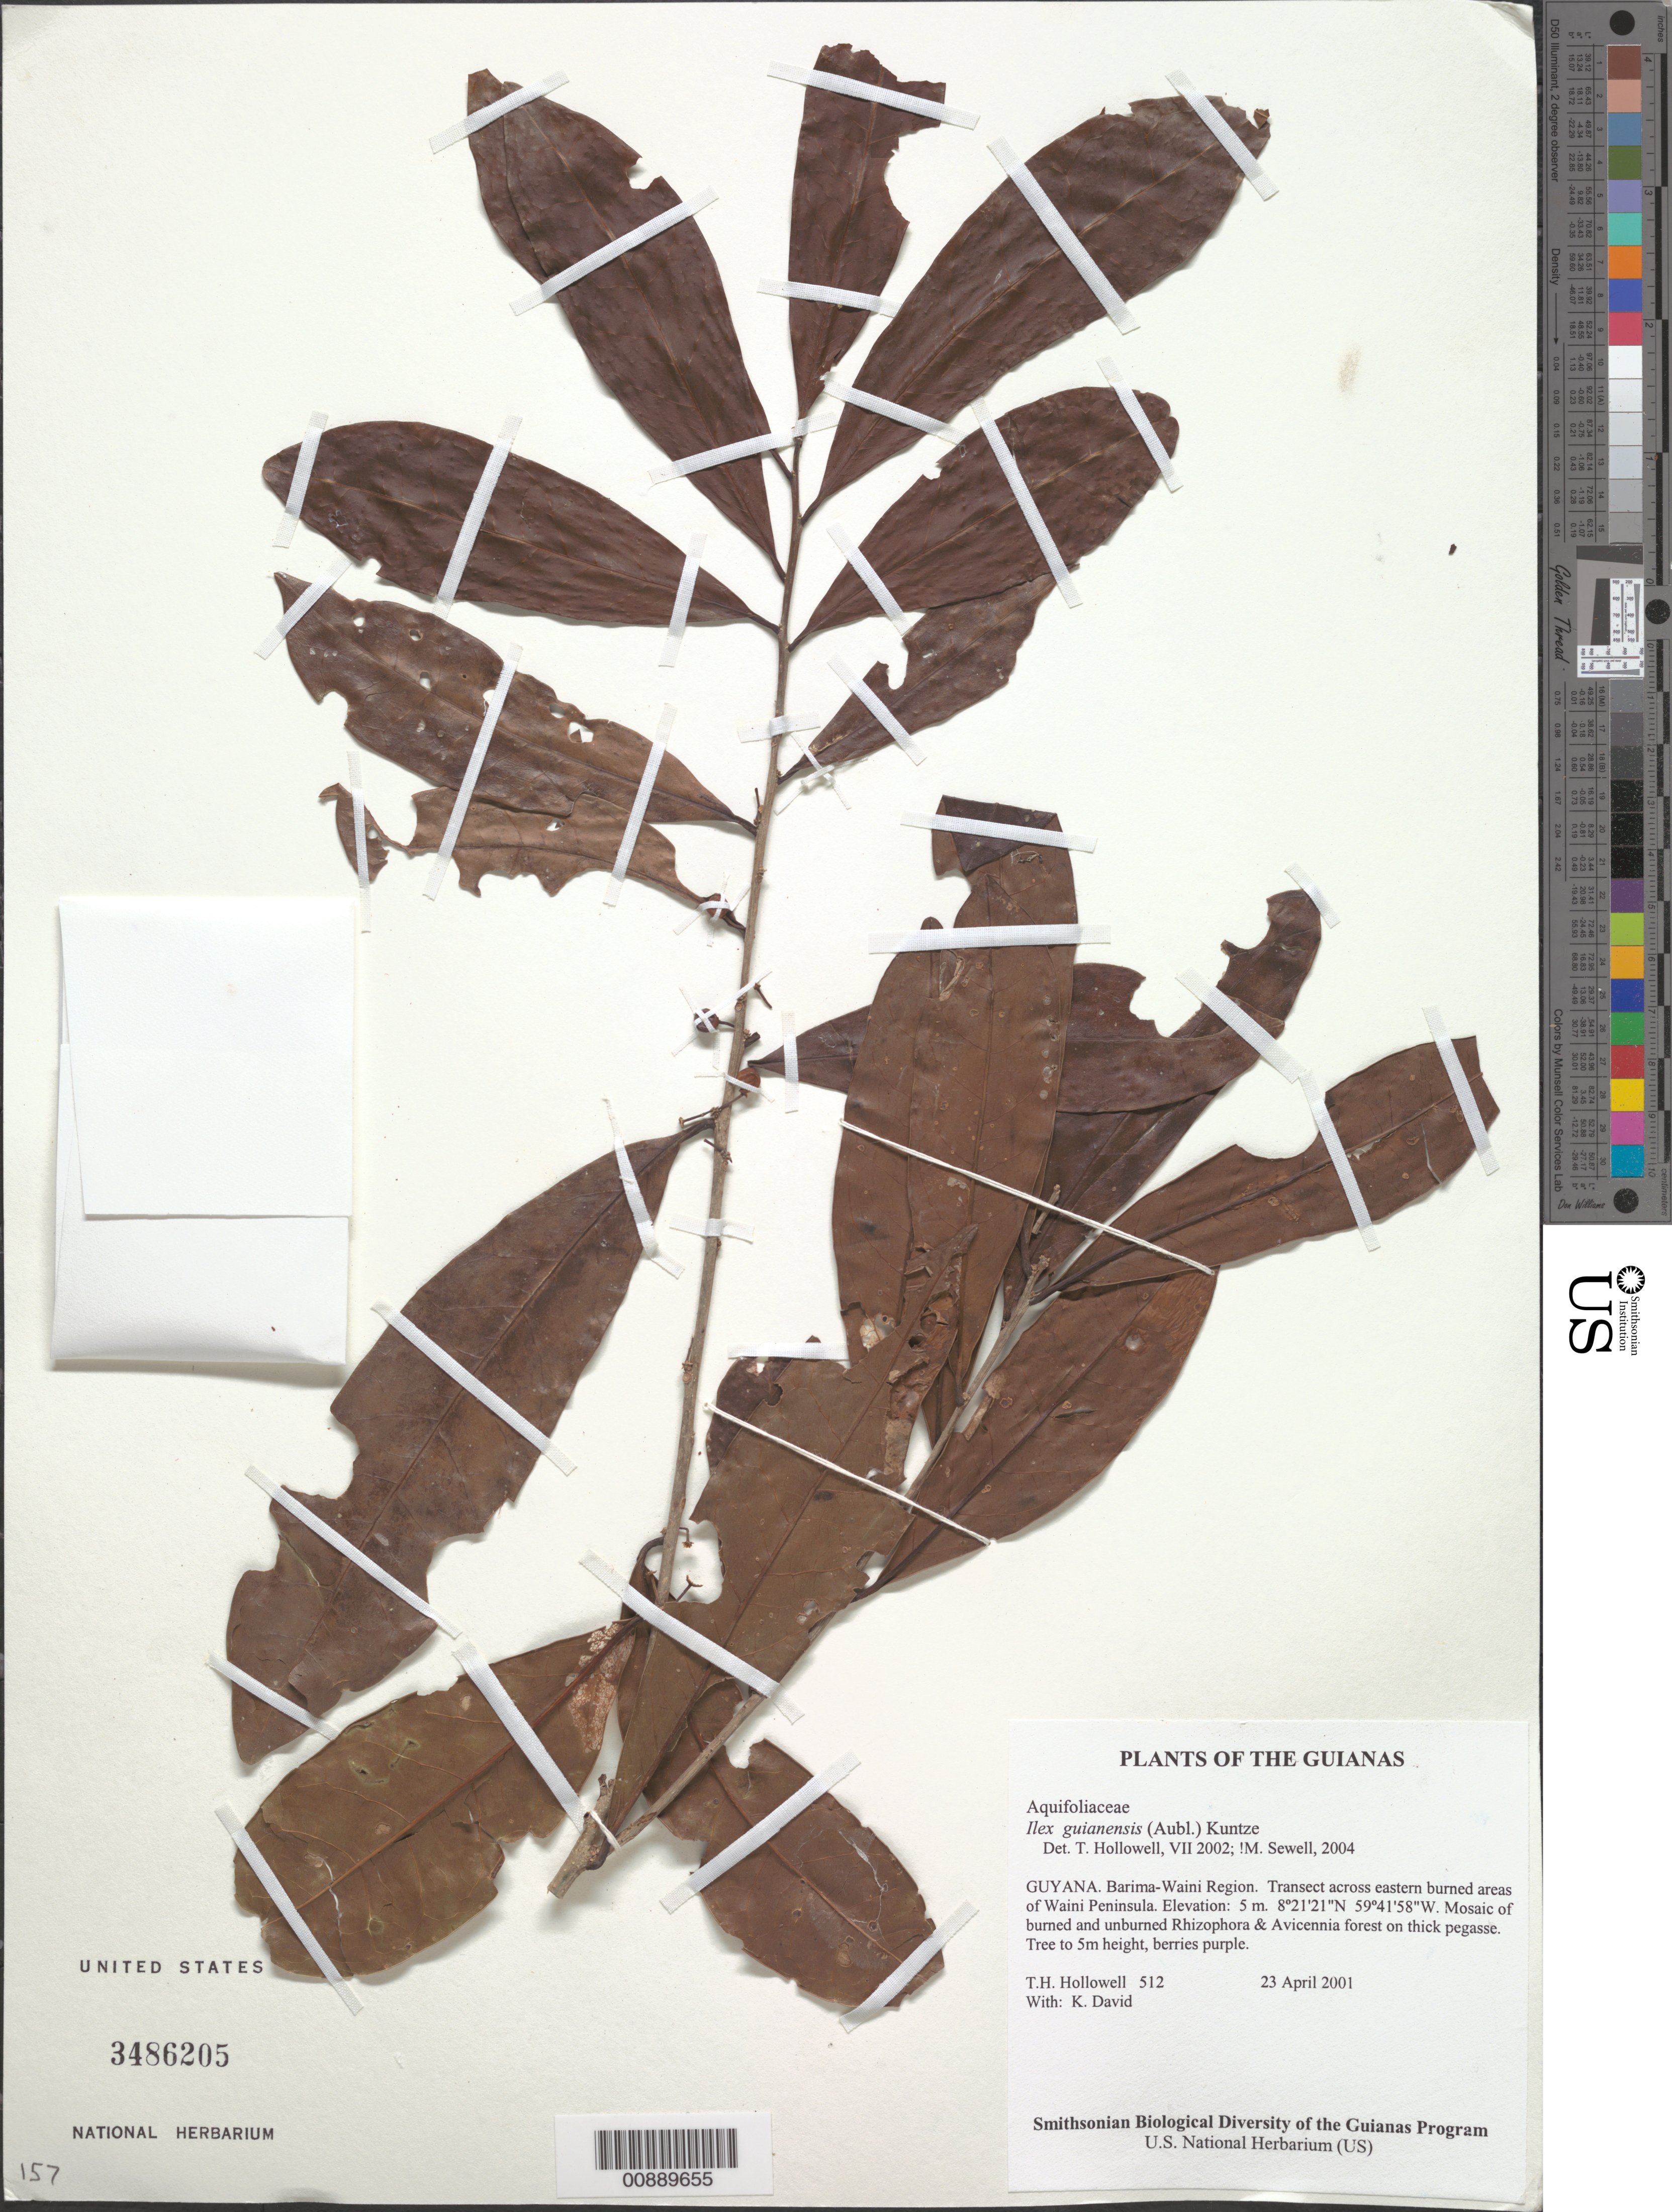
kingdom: Plantae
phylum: Tracheophyta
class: Magnoliopsida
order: Aquifoliales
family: Aquifoliaceae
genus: Ilex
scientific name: Ilex guianensis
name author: (Aubl.) Kuntze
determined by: Sewell, M.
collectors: T. Hollowell & K. David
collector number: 512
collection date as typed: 23 April 2001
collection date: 2001-04-23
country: Guyana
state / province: Barima-Waini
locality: Transect across eastern burned areas of Waini Peninsula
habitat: Mosaic of burned and unburned Rhizophora & Avicennia forest on thick pegasse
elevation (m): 5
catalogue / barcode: US 3486205